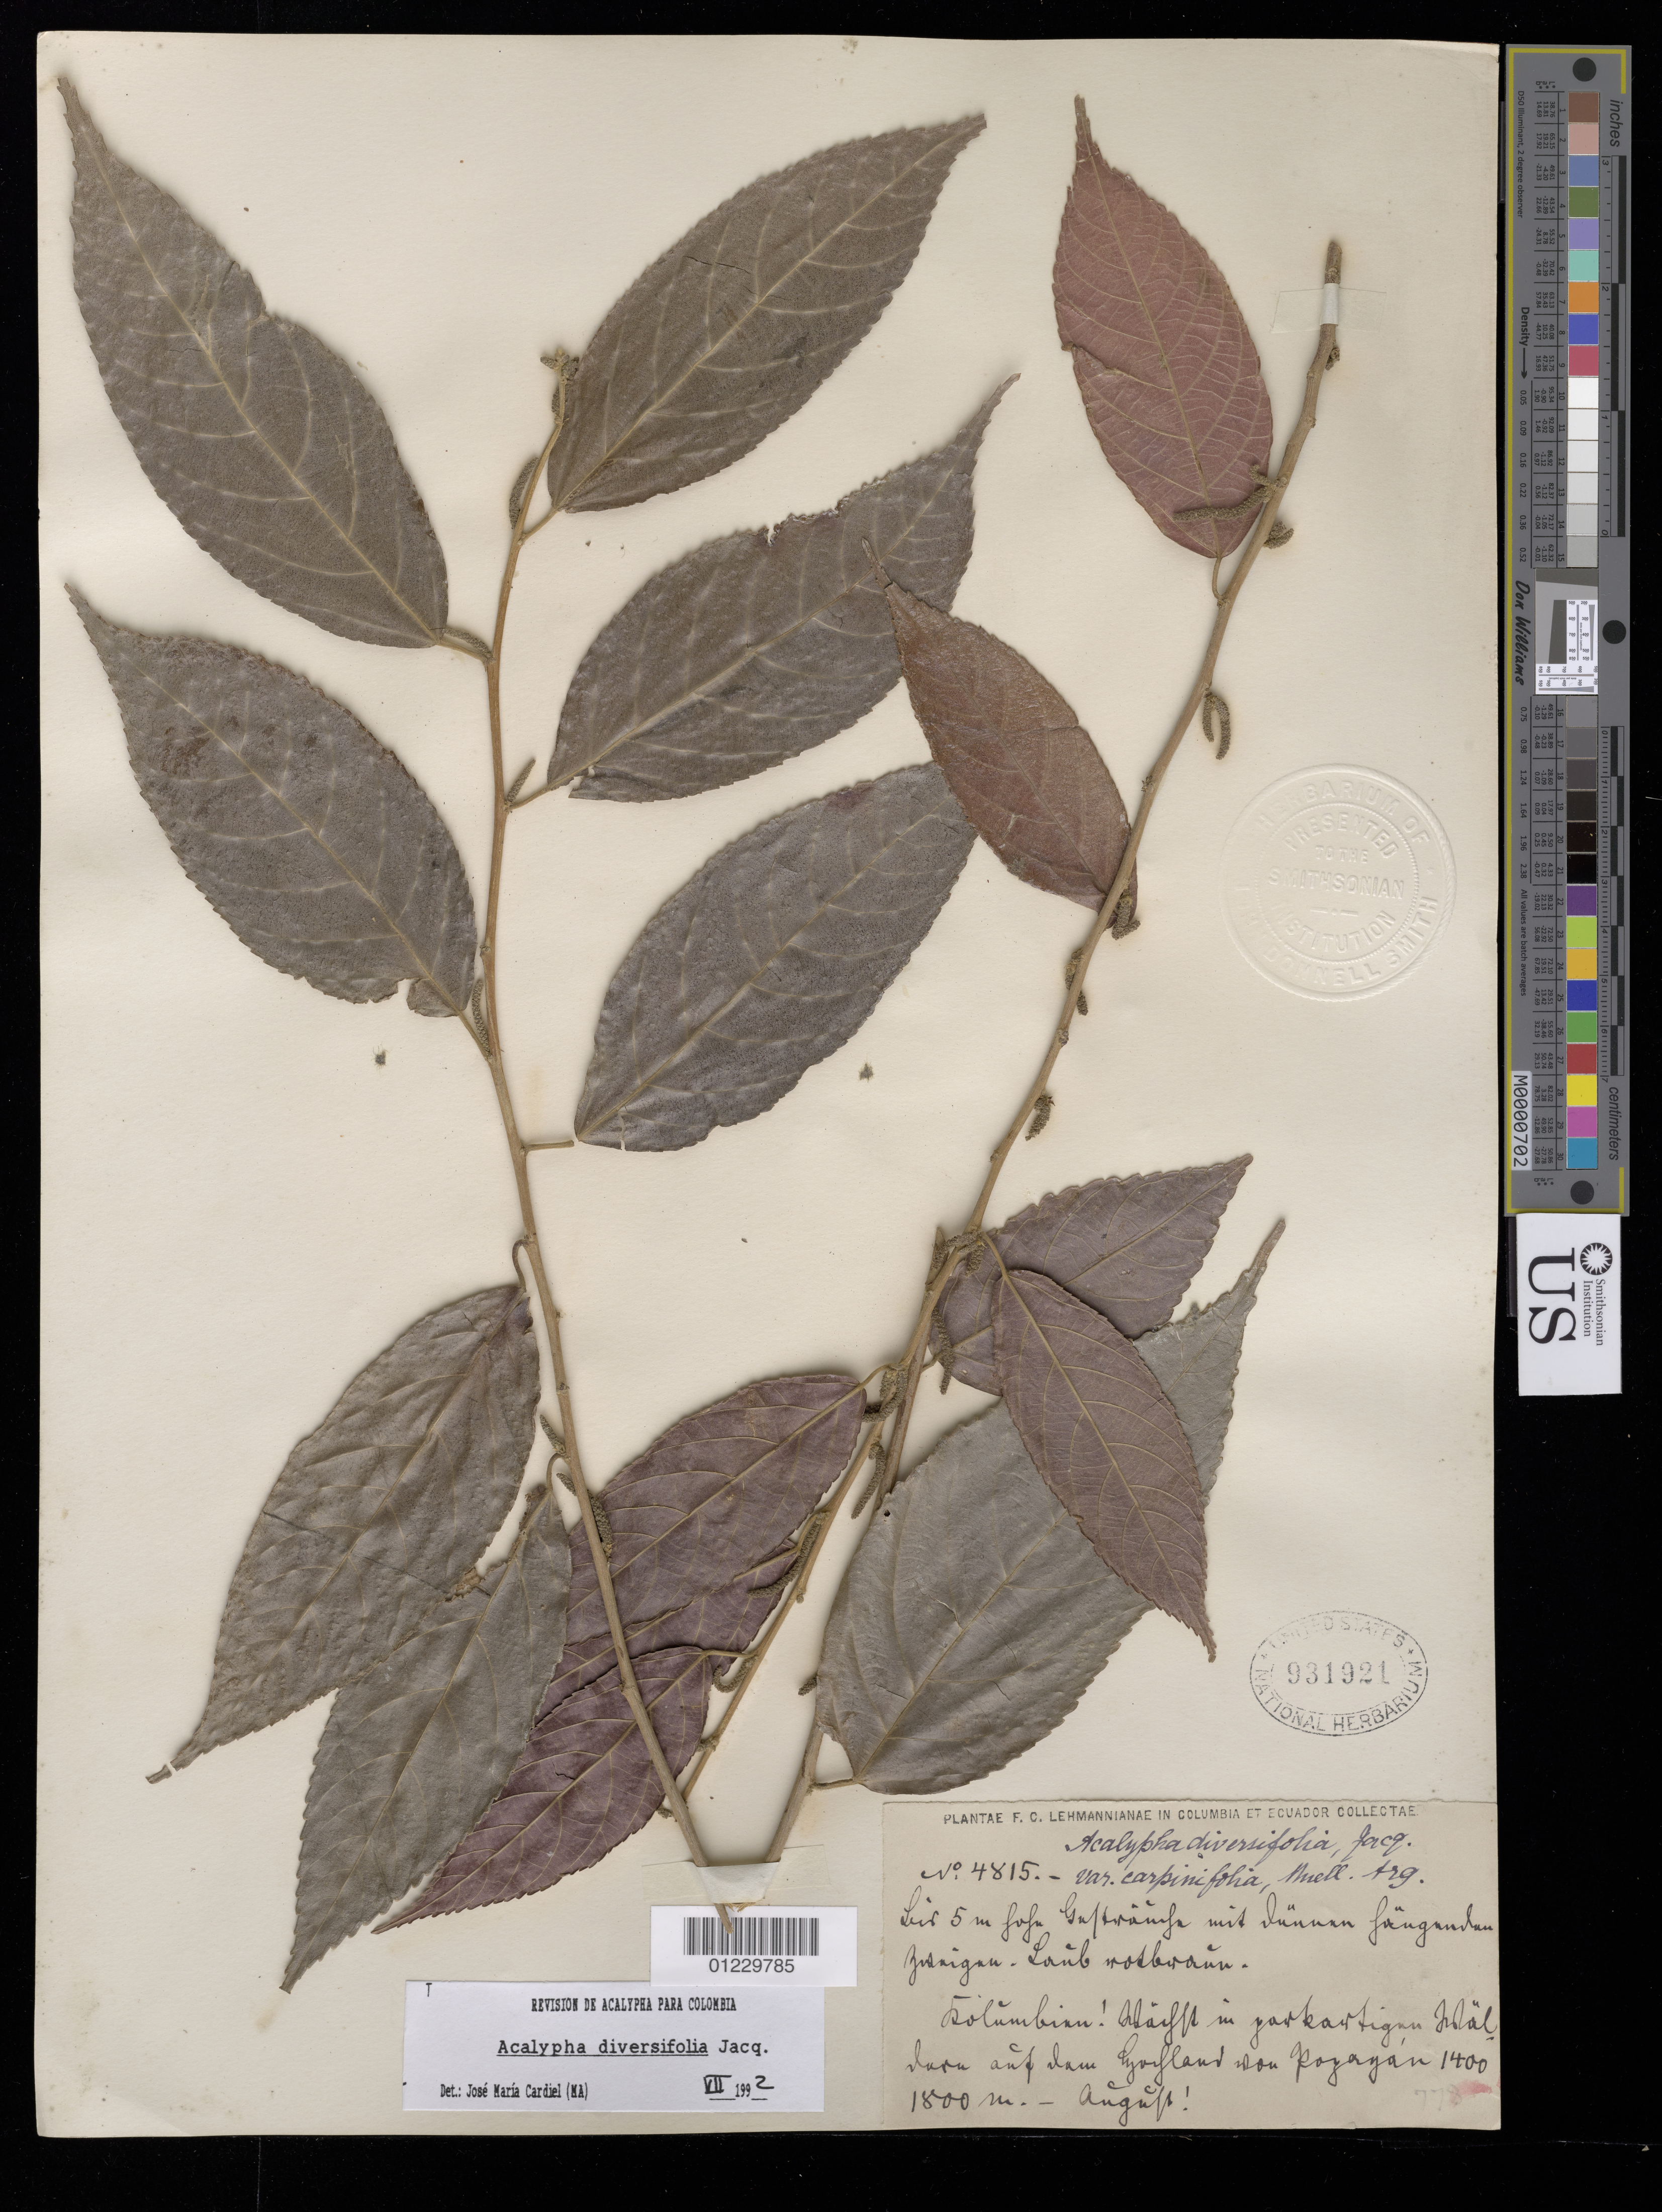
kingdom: Plantae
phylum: Tracheophyta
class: Magnoliopsida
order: Malpighiales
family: Euphorbiaceae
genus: Acalypha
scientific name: Acalypha diversifolia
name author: Jacq.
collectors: F. C. Lehmann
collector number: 4815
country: Colombia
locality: Popayan.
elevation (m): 1400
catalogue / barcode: US 931921